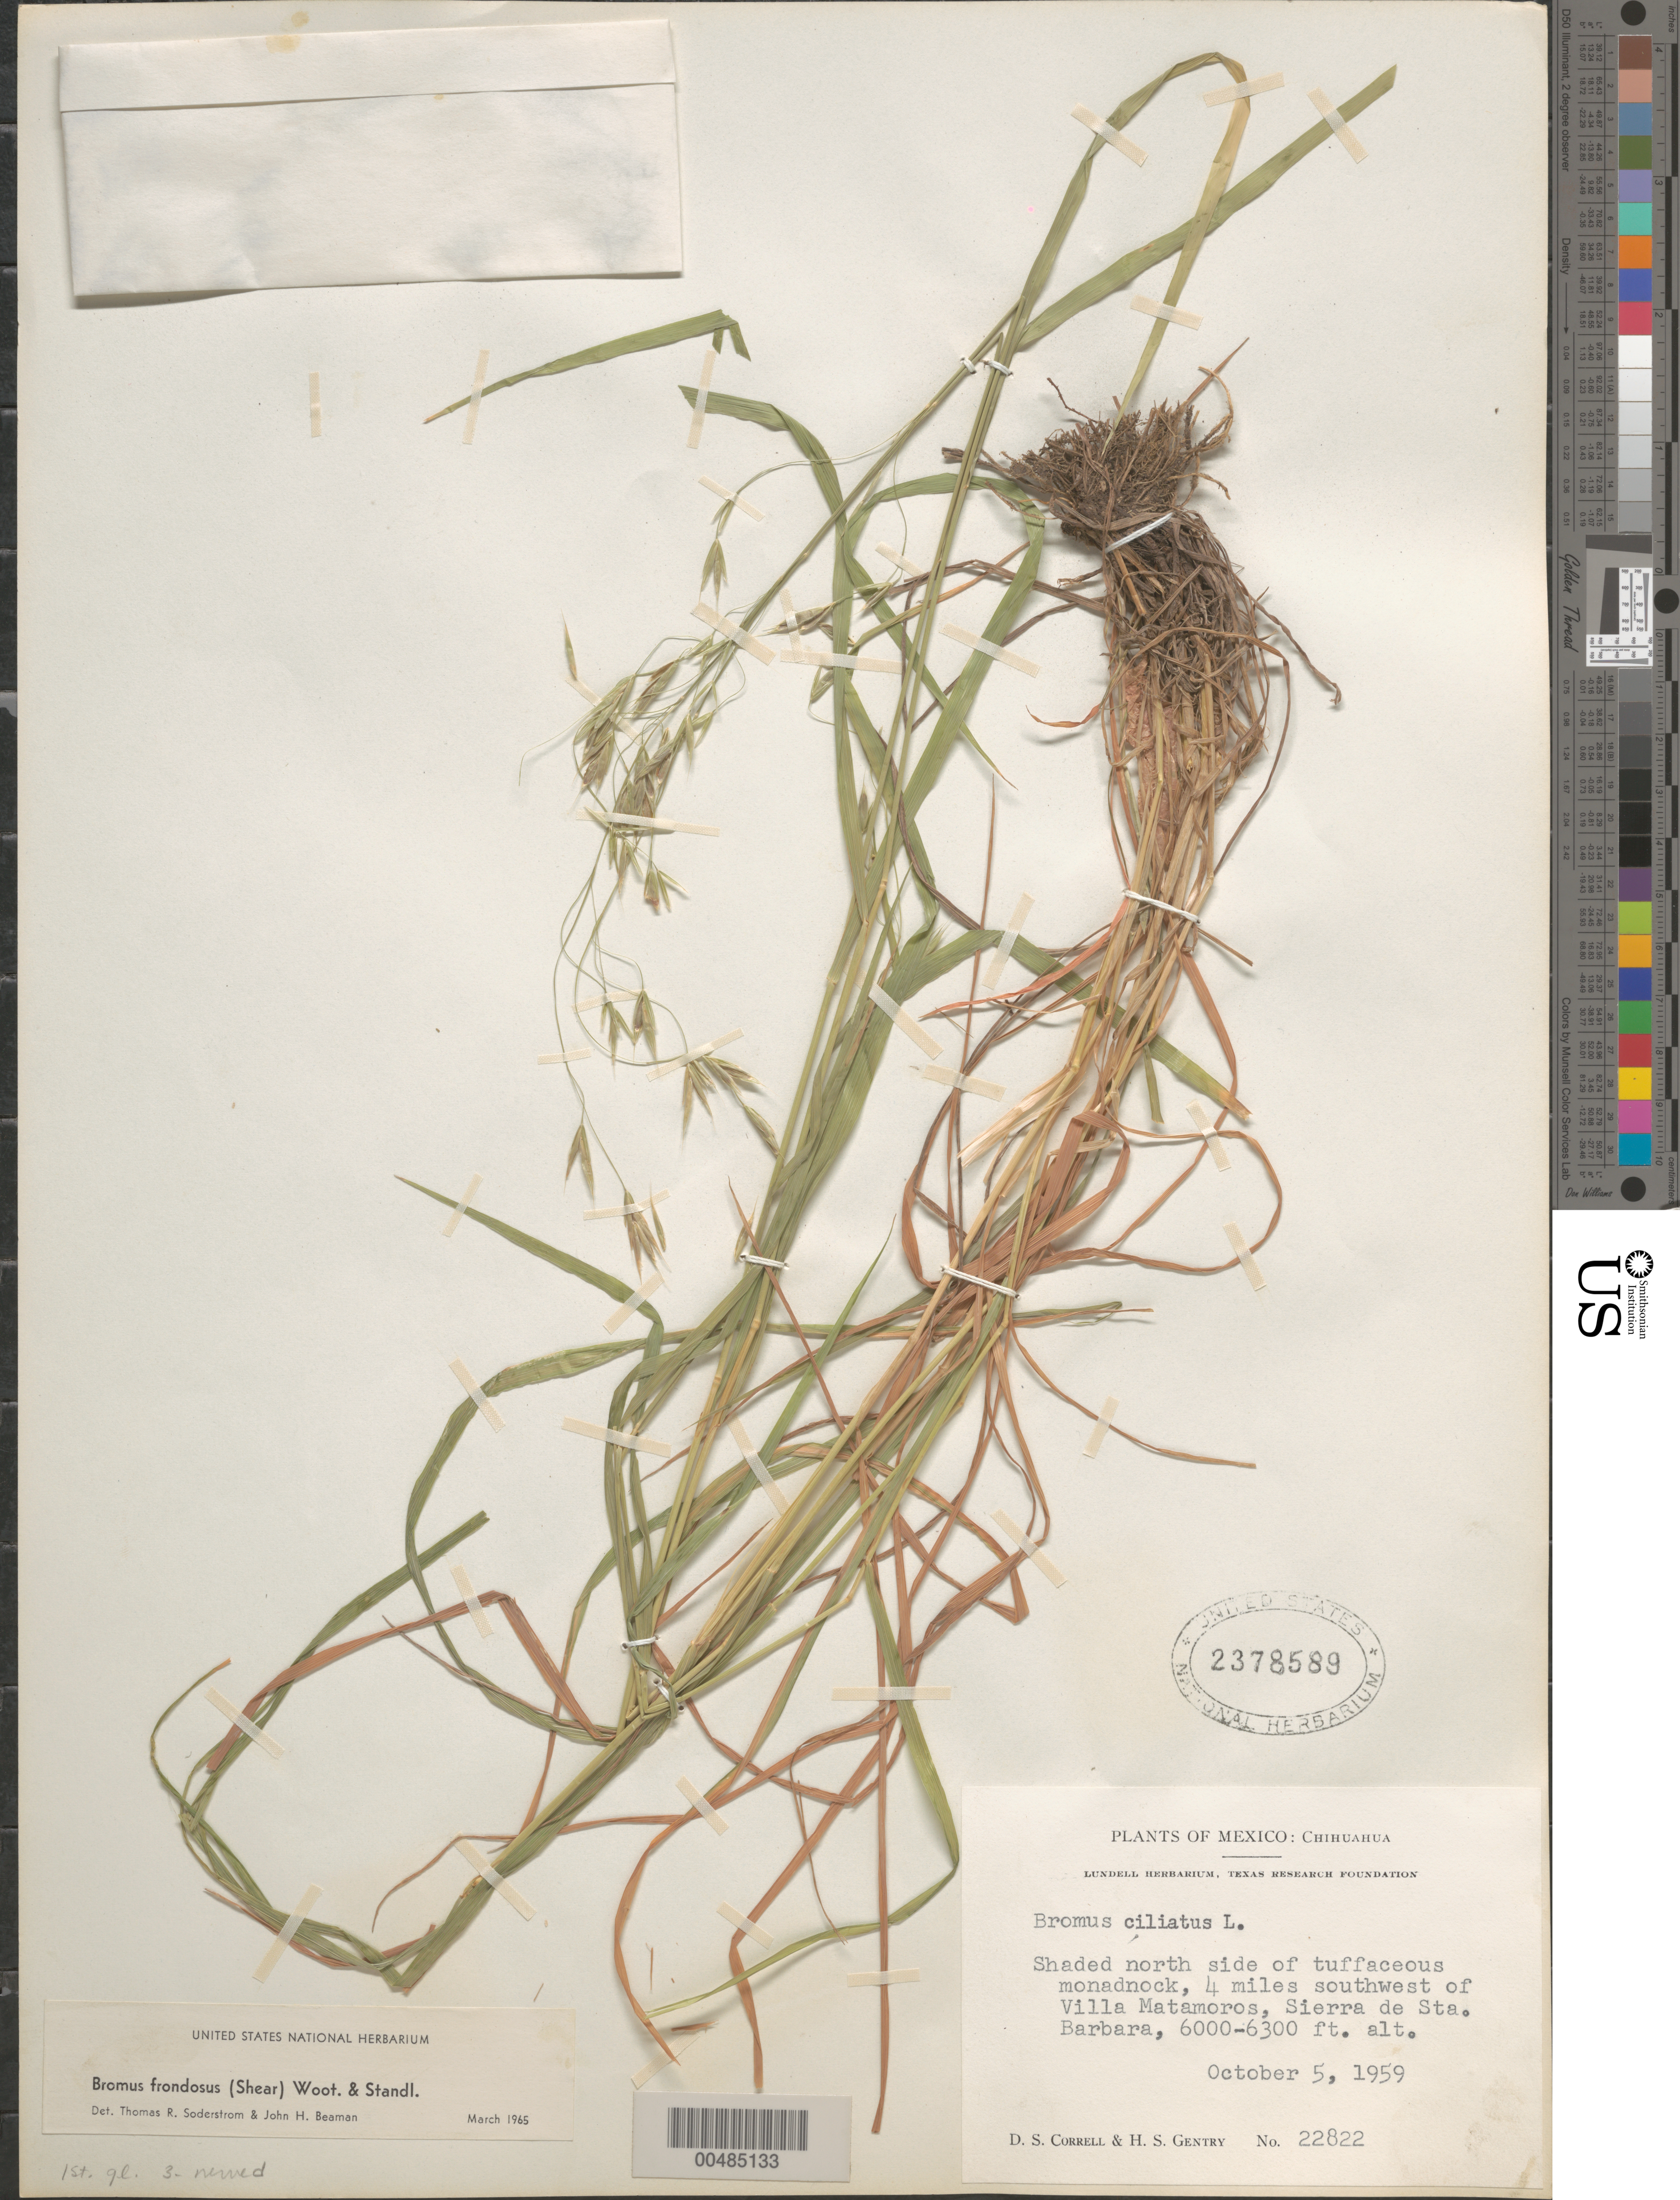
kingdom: Plantae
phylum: Tracheophyta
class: Liliopsida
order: Poales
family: Poaceae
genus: Bromus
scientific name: Bromus porteri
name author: (J.M. Coult.) Nash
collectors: D. S. Correll & H. S. Gentry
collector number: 22822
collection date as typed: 5 Oct 1959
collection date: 1959-10-05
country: Mexico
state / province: Chihuahua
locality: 4 mi SW of Villa Matamoros, Sierra de Sta. Barbara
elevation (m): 1829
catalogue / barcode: US 2378589